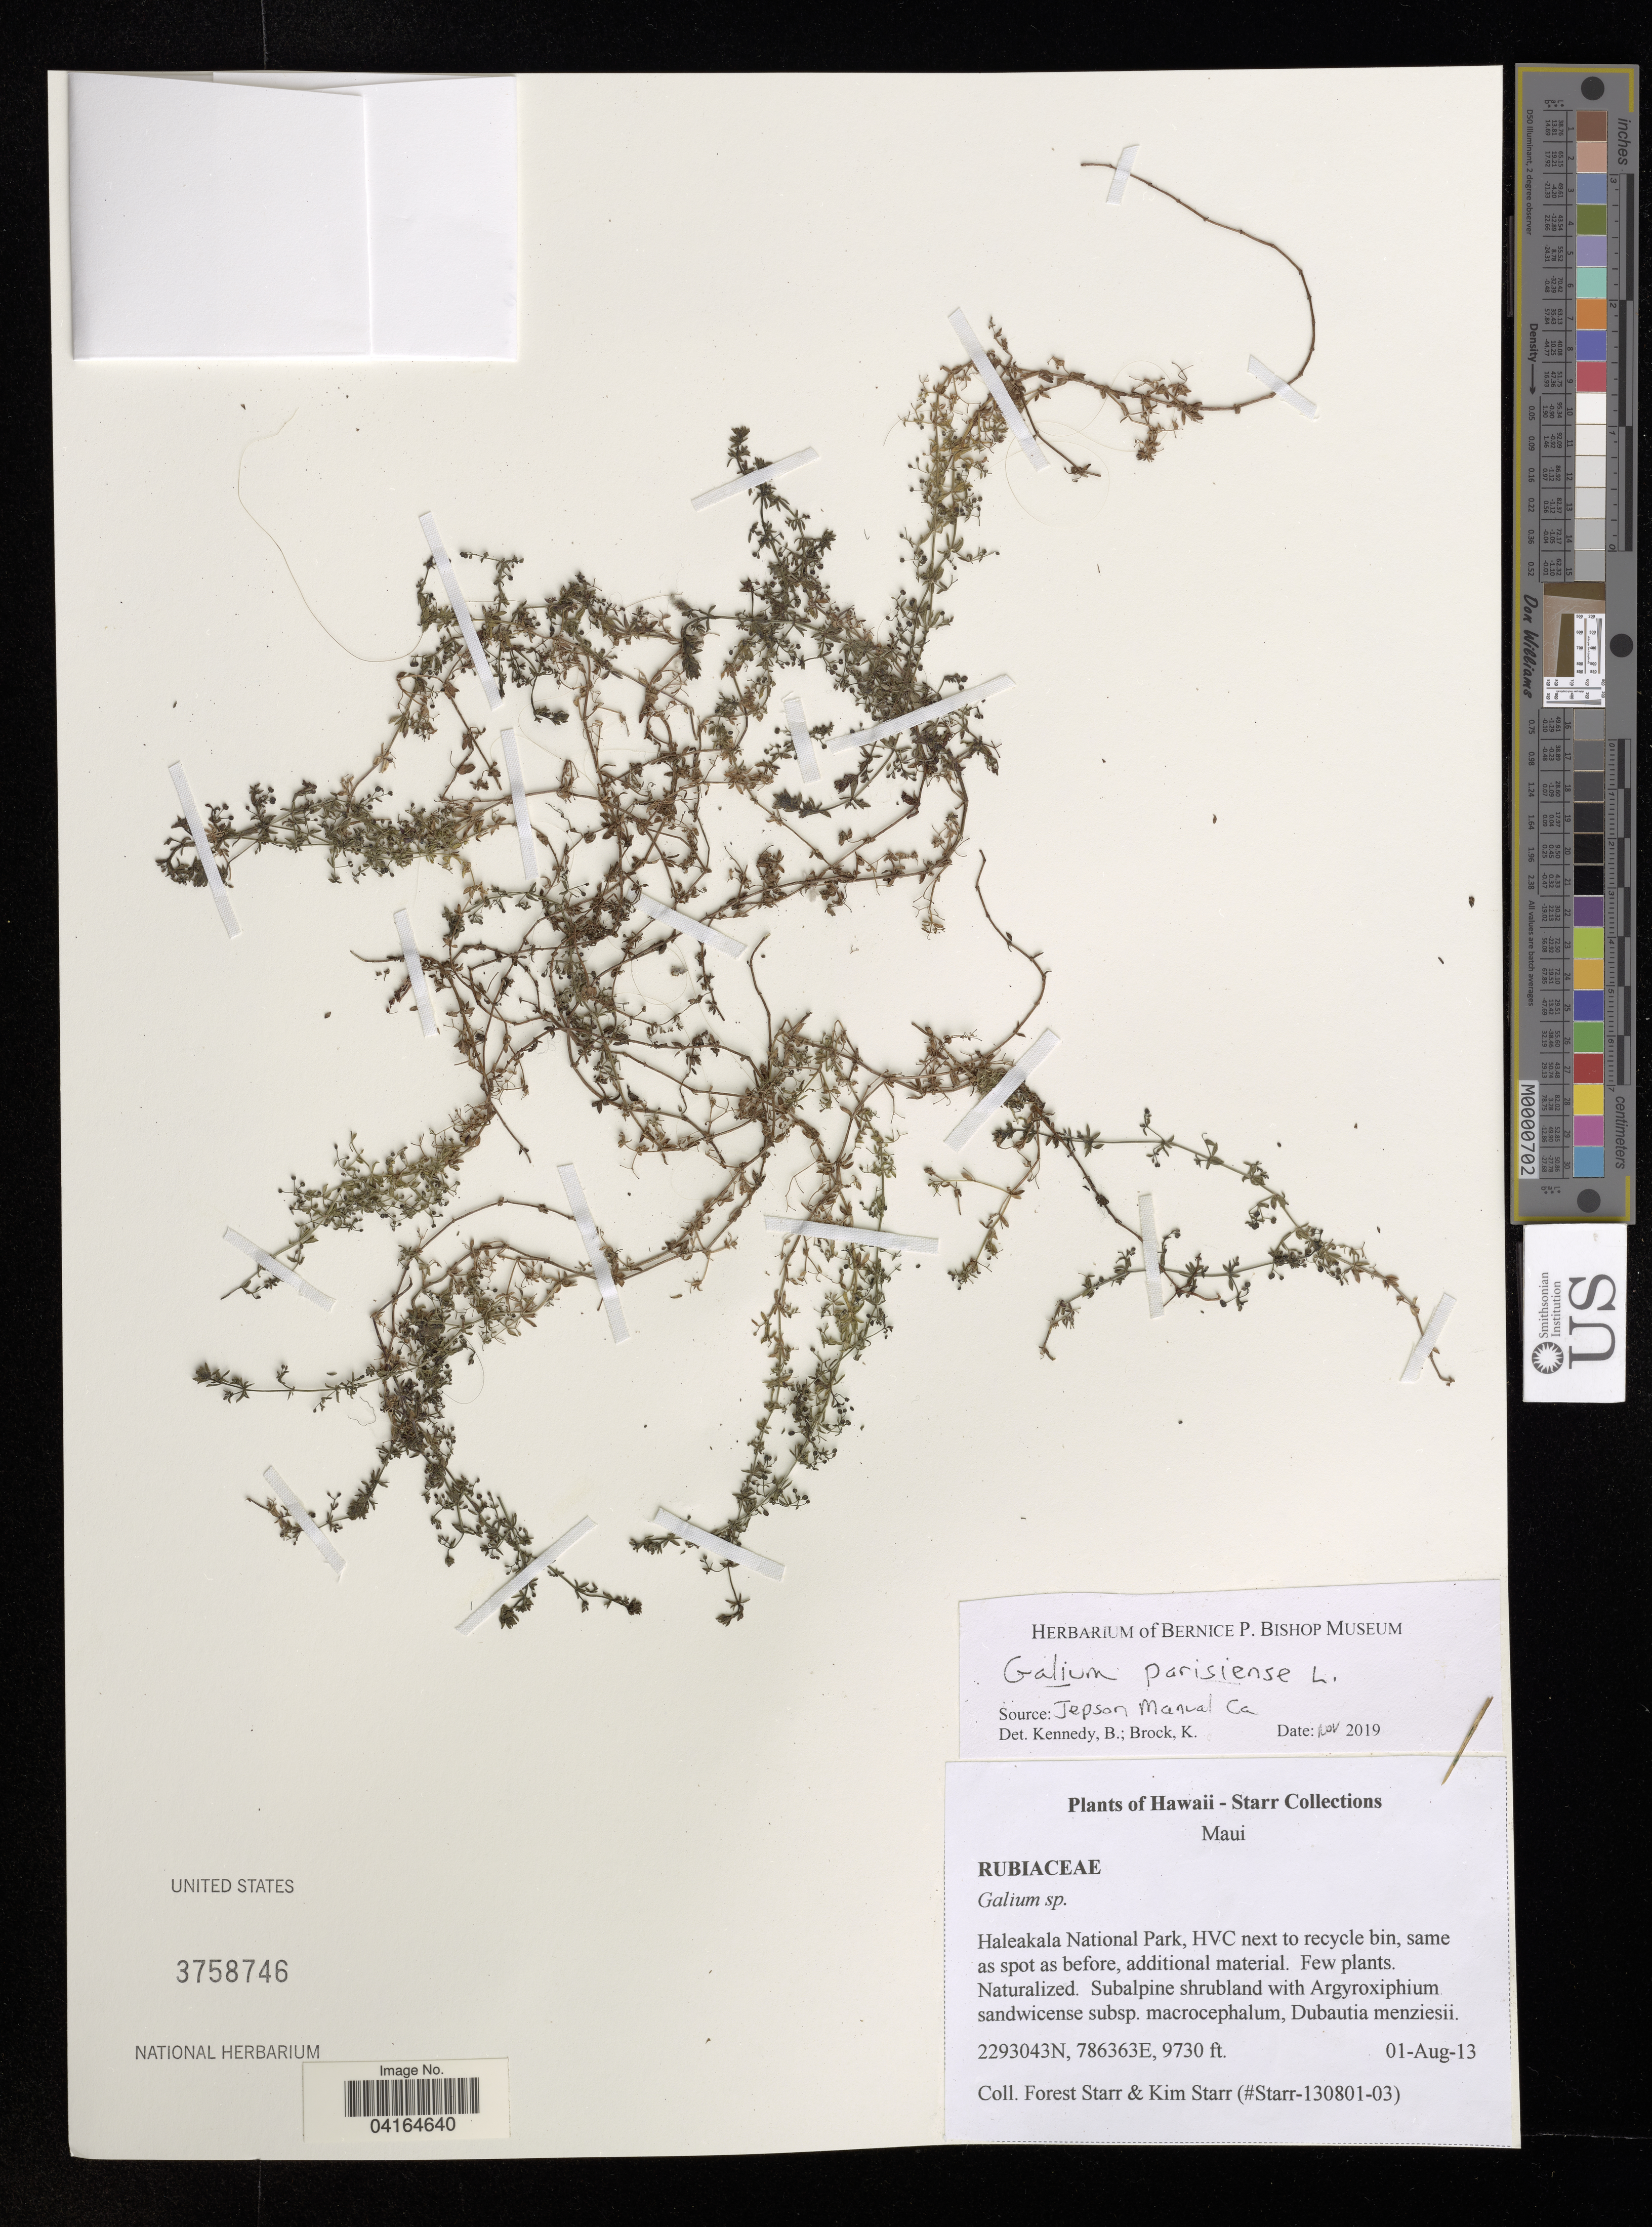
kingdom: Plantae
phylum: Tracheophyta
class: Magnoliopsida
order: Gentianales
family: Rubiaceae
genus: Galium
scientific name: Galium parisiense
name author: L.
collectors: F. Starr & K. Starr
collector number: Starr-130801-03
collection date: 1913-08-01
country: United States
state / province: Hawaii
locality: Maui. Haleakala National Park, HVC next to recycle bin, same as spot as before.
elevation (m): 2966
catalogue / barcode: US 3758746